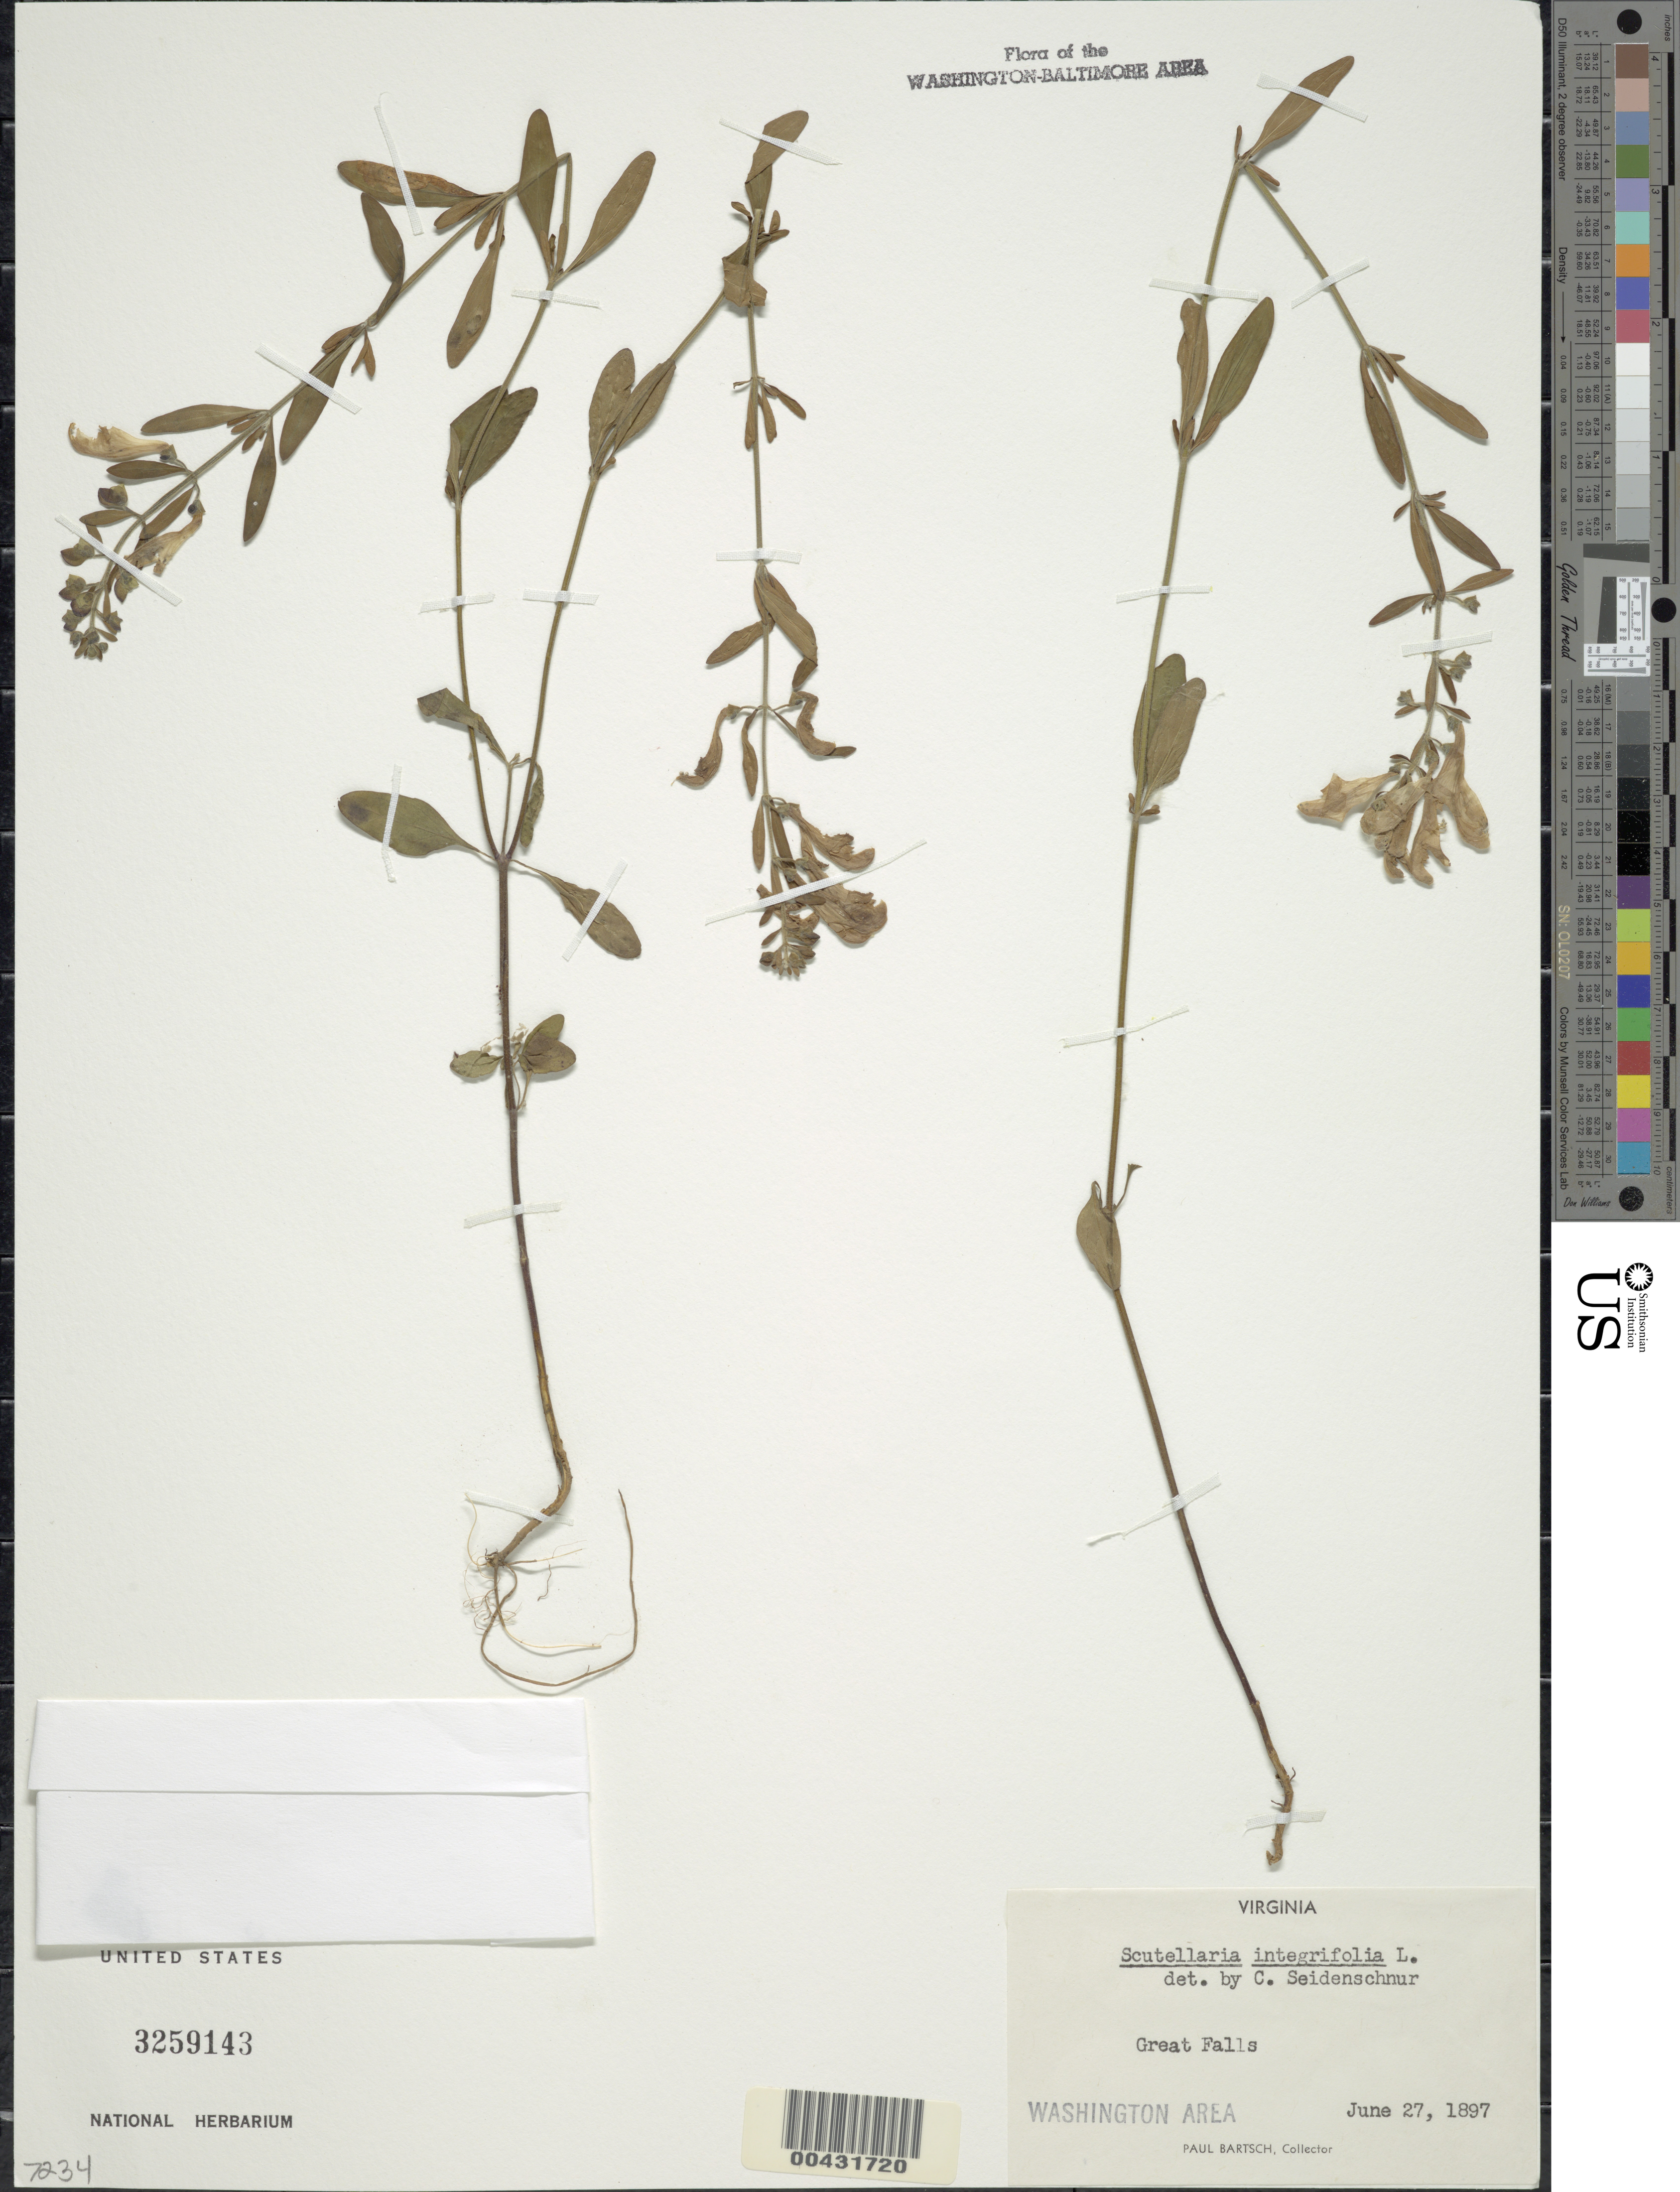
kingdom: Plantae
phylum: Tracheophyta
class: Magnoliopsida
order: Lamiales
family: Lamiaceae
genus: Scutellaria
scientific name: Scutellaria integrifolia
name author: L.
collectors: P. Bartsch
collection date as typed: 27 Jun 1897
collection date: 1897-06-27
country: United States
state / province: Virginia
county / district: Fairfax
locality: Great Falls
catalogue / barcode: US 3259143